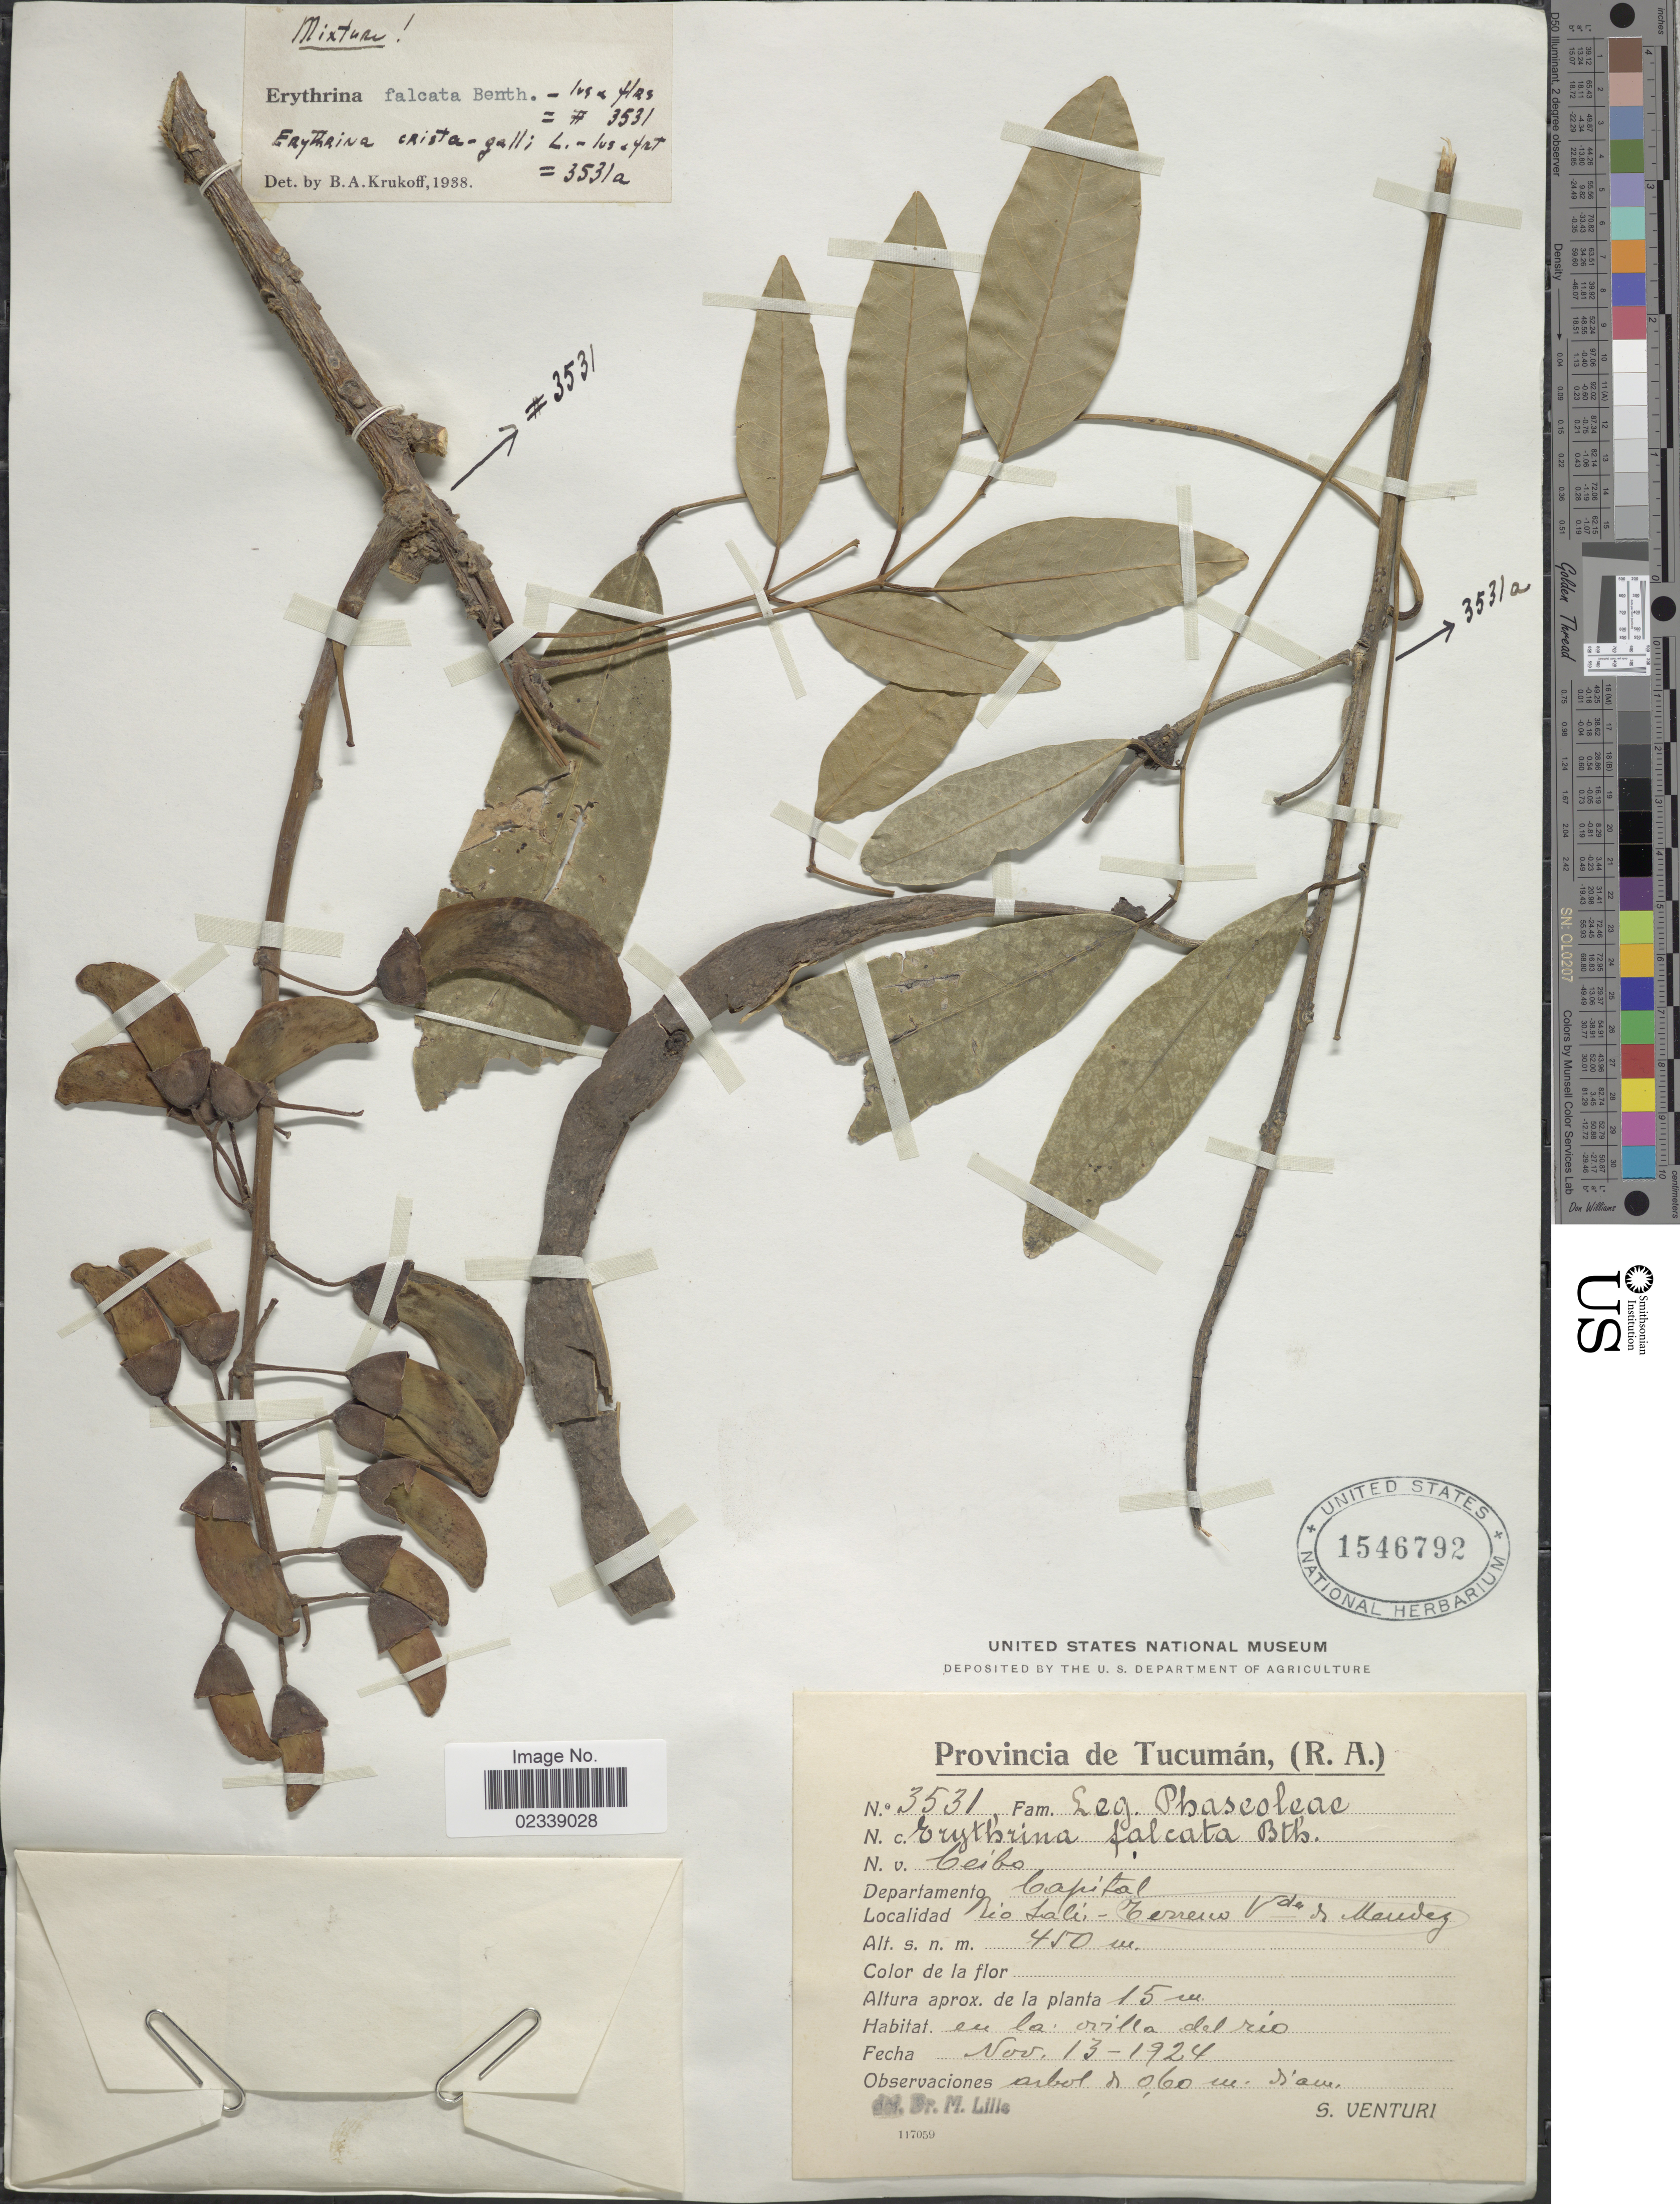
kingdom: Plantae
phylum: Tracheophyta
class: Magnoliopsida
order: Fabales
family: Fabaceae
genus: Erythrina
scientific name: Erythrina falcata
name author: Benth.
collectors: S. Venturi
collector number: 3531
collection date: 1924-11-13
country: Argentina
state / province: Tucuman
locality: Departamento Capital, Rio Sali - Terreno Vda. de Mendez.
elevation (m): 450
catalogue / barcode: US 1546792